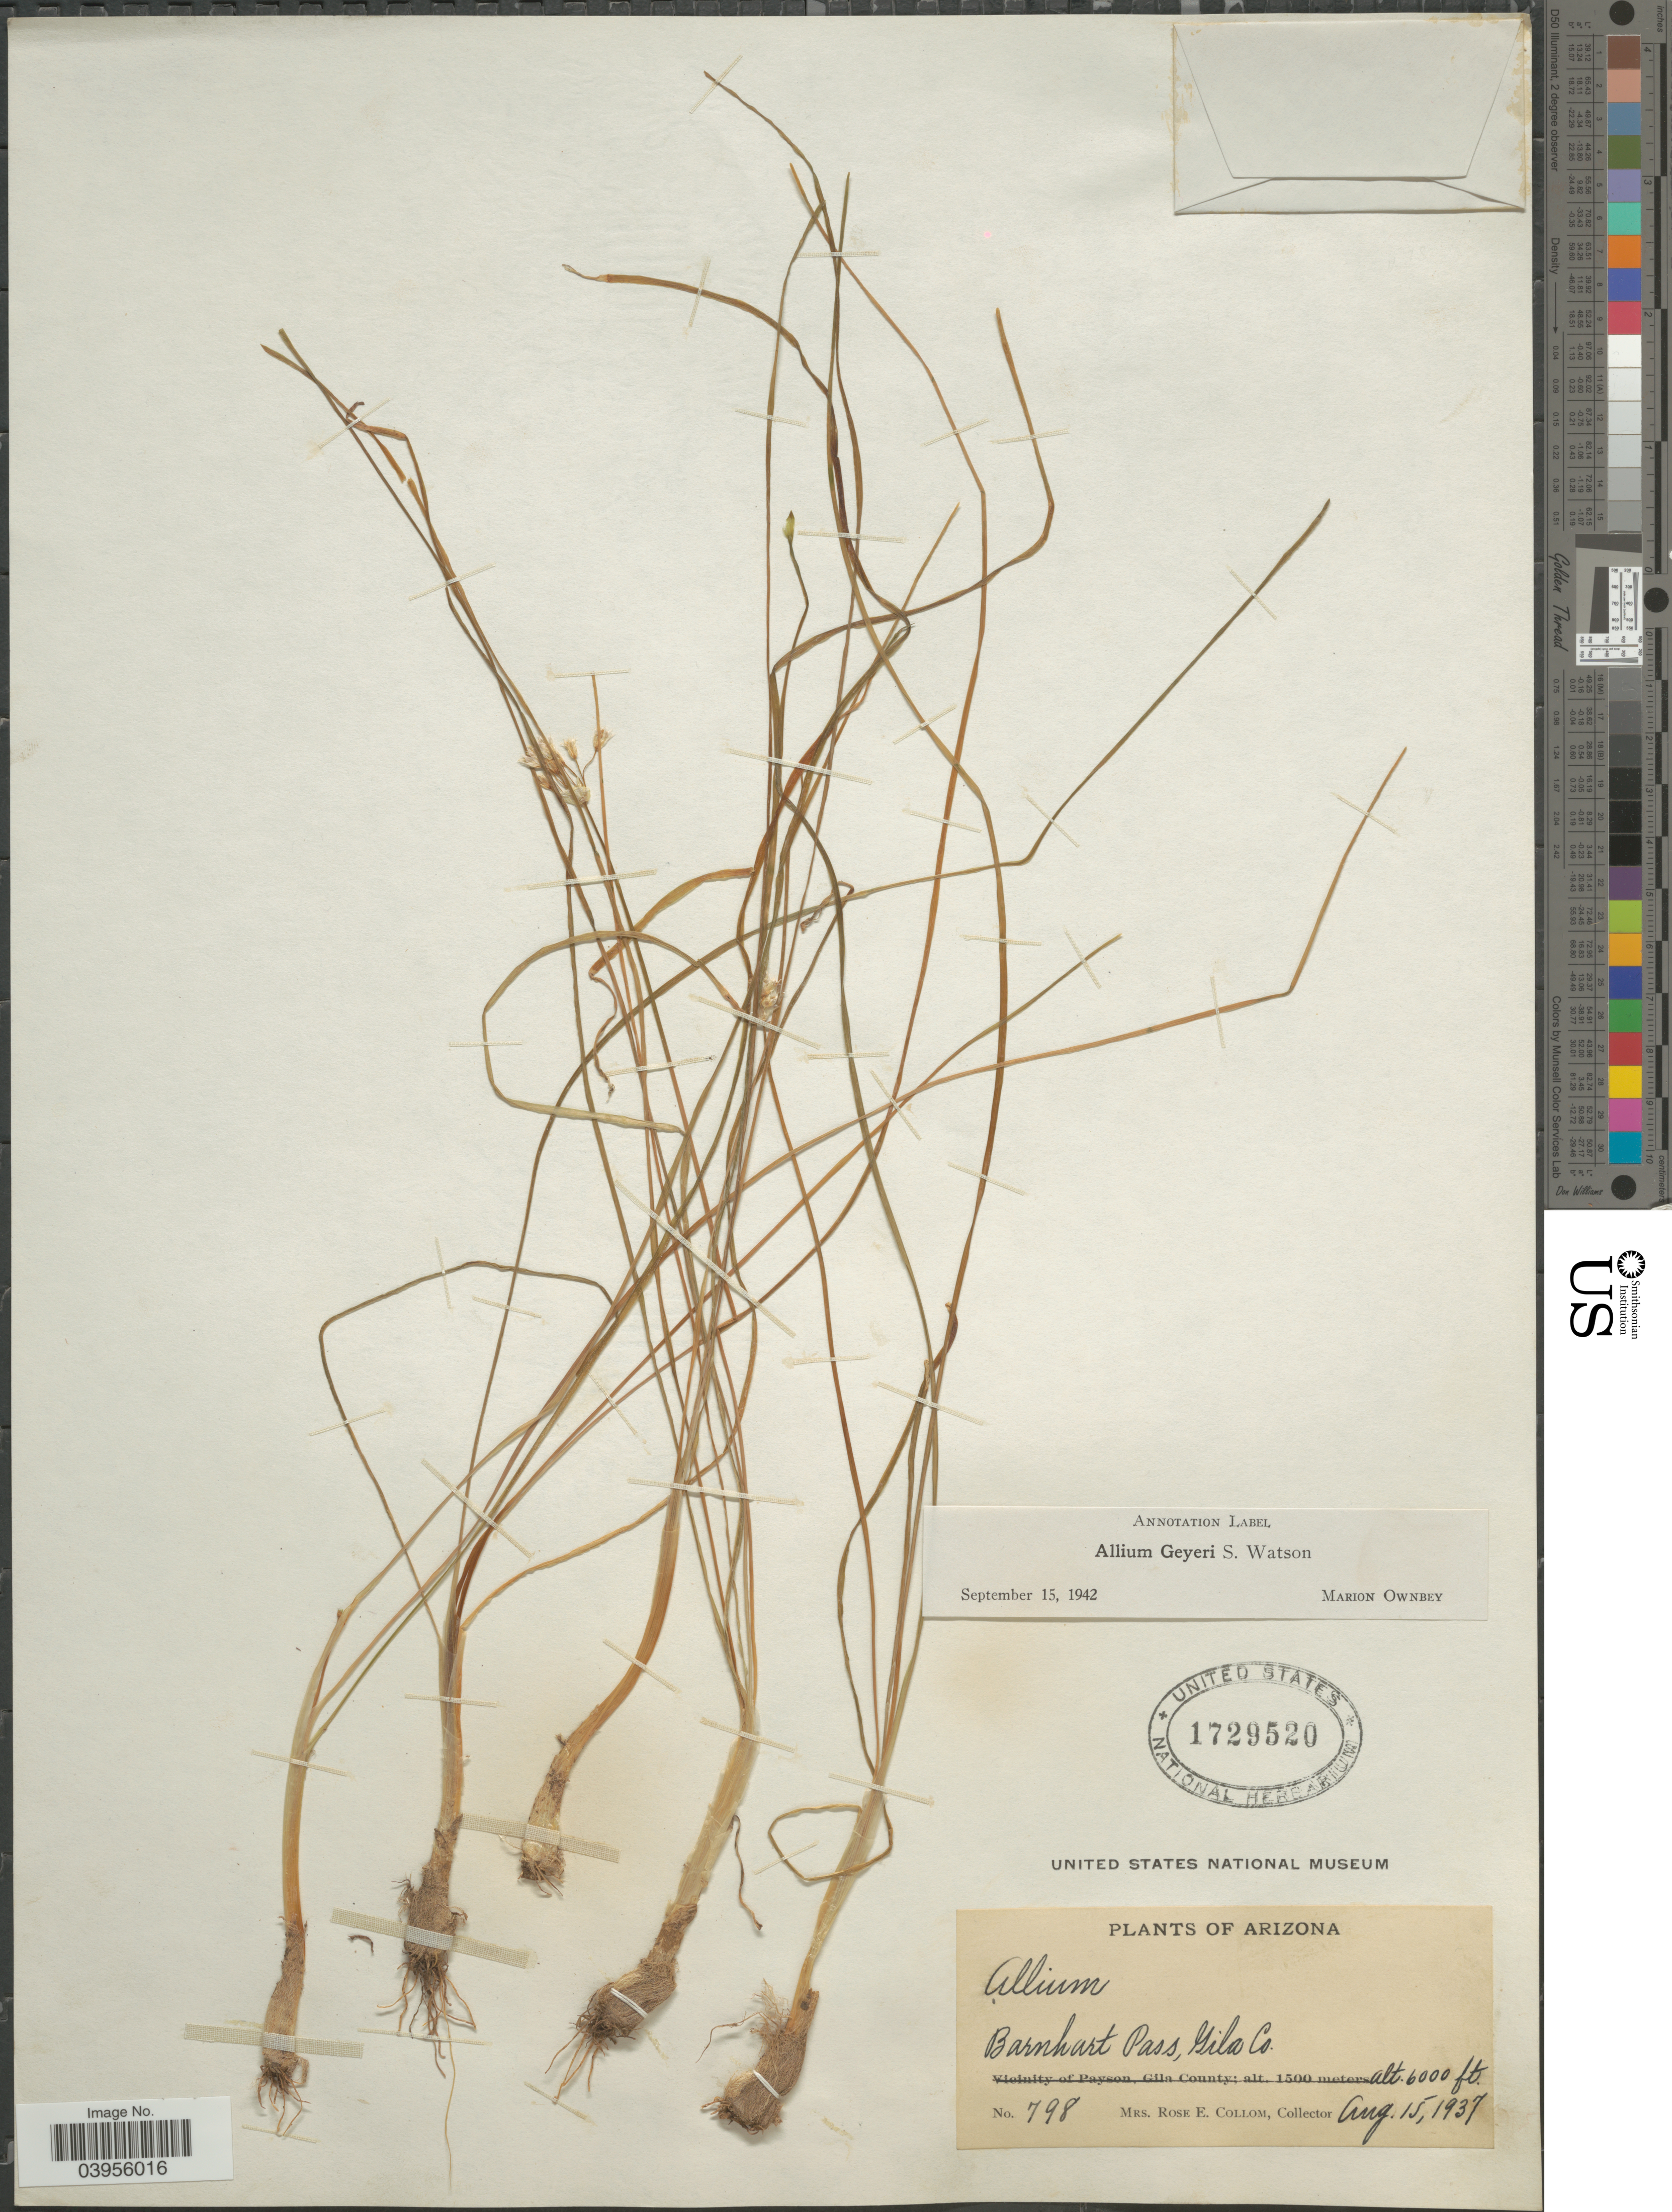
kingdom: Plantae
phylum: Tracheophyta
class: Liliopsida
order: Asparagales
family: Amaryllidaceae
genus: Allium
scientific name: Allium geyeri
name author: S. Watson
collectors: R. E. Collom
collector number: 798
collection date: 1937-08-15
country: United States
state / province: Arizona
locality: Barnhart Pass, Gila Co.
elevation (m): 1829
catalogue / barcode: US 1729520